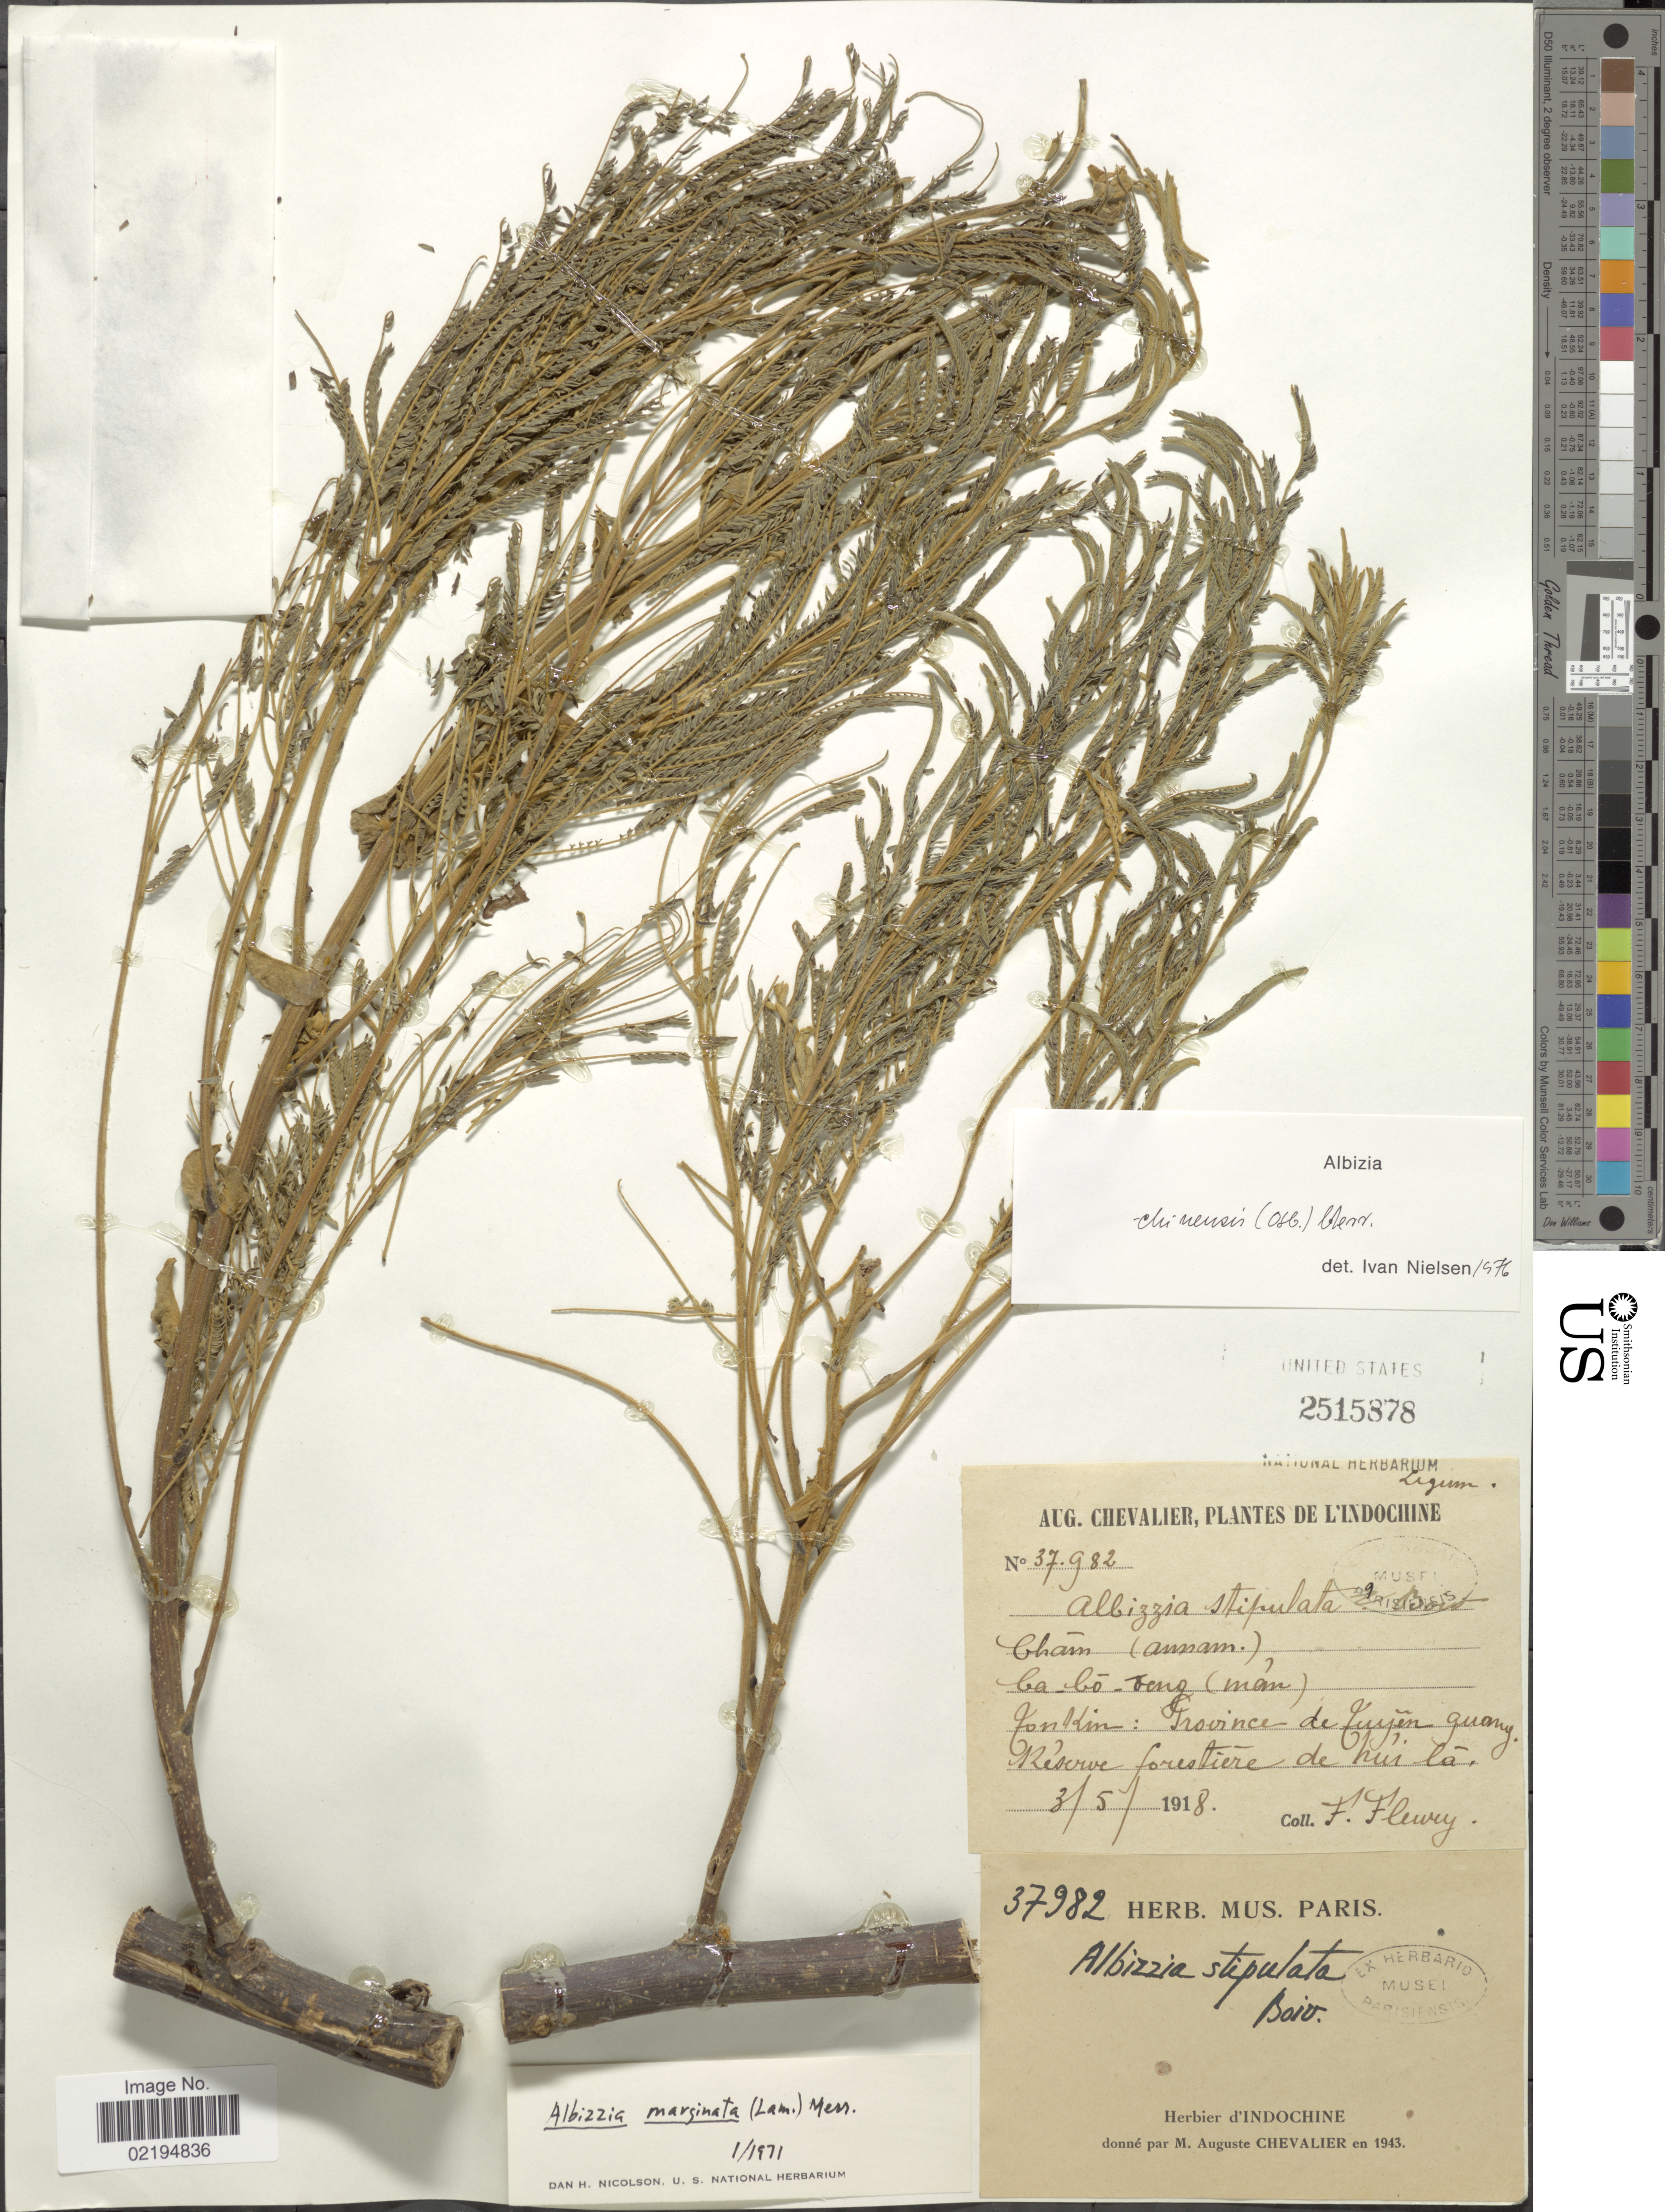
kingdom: Plantae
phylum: Tracheophyta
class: Magnoliopsida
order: Fabales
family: Fabaceae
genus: Albizia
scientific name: Albizia chinensis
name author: (Osbeck) Merr.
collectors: F. Fleury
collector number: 37982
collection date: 1918-05-03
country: Vietnam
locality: L'Indochine, Cham (Annam) Ca-Co-Teng (man), Tonkin: Province de Juyen guany, Reserva forestiere de hui la. [interpreted]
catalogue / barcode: US 2515878